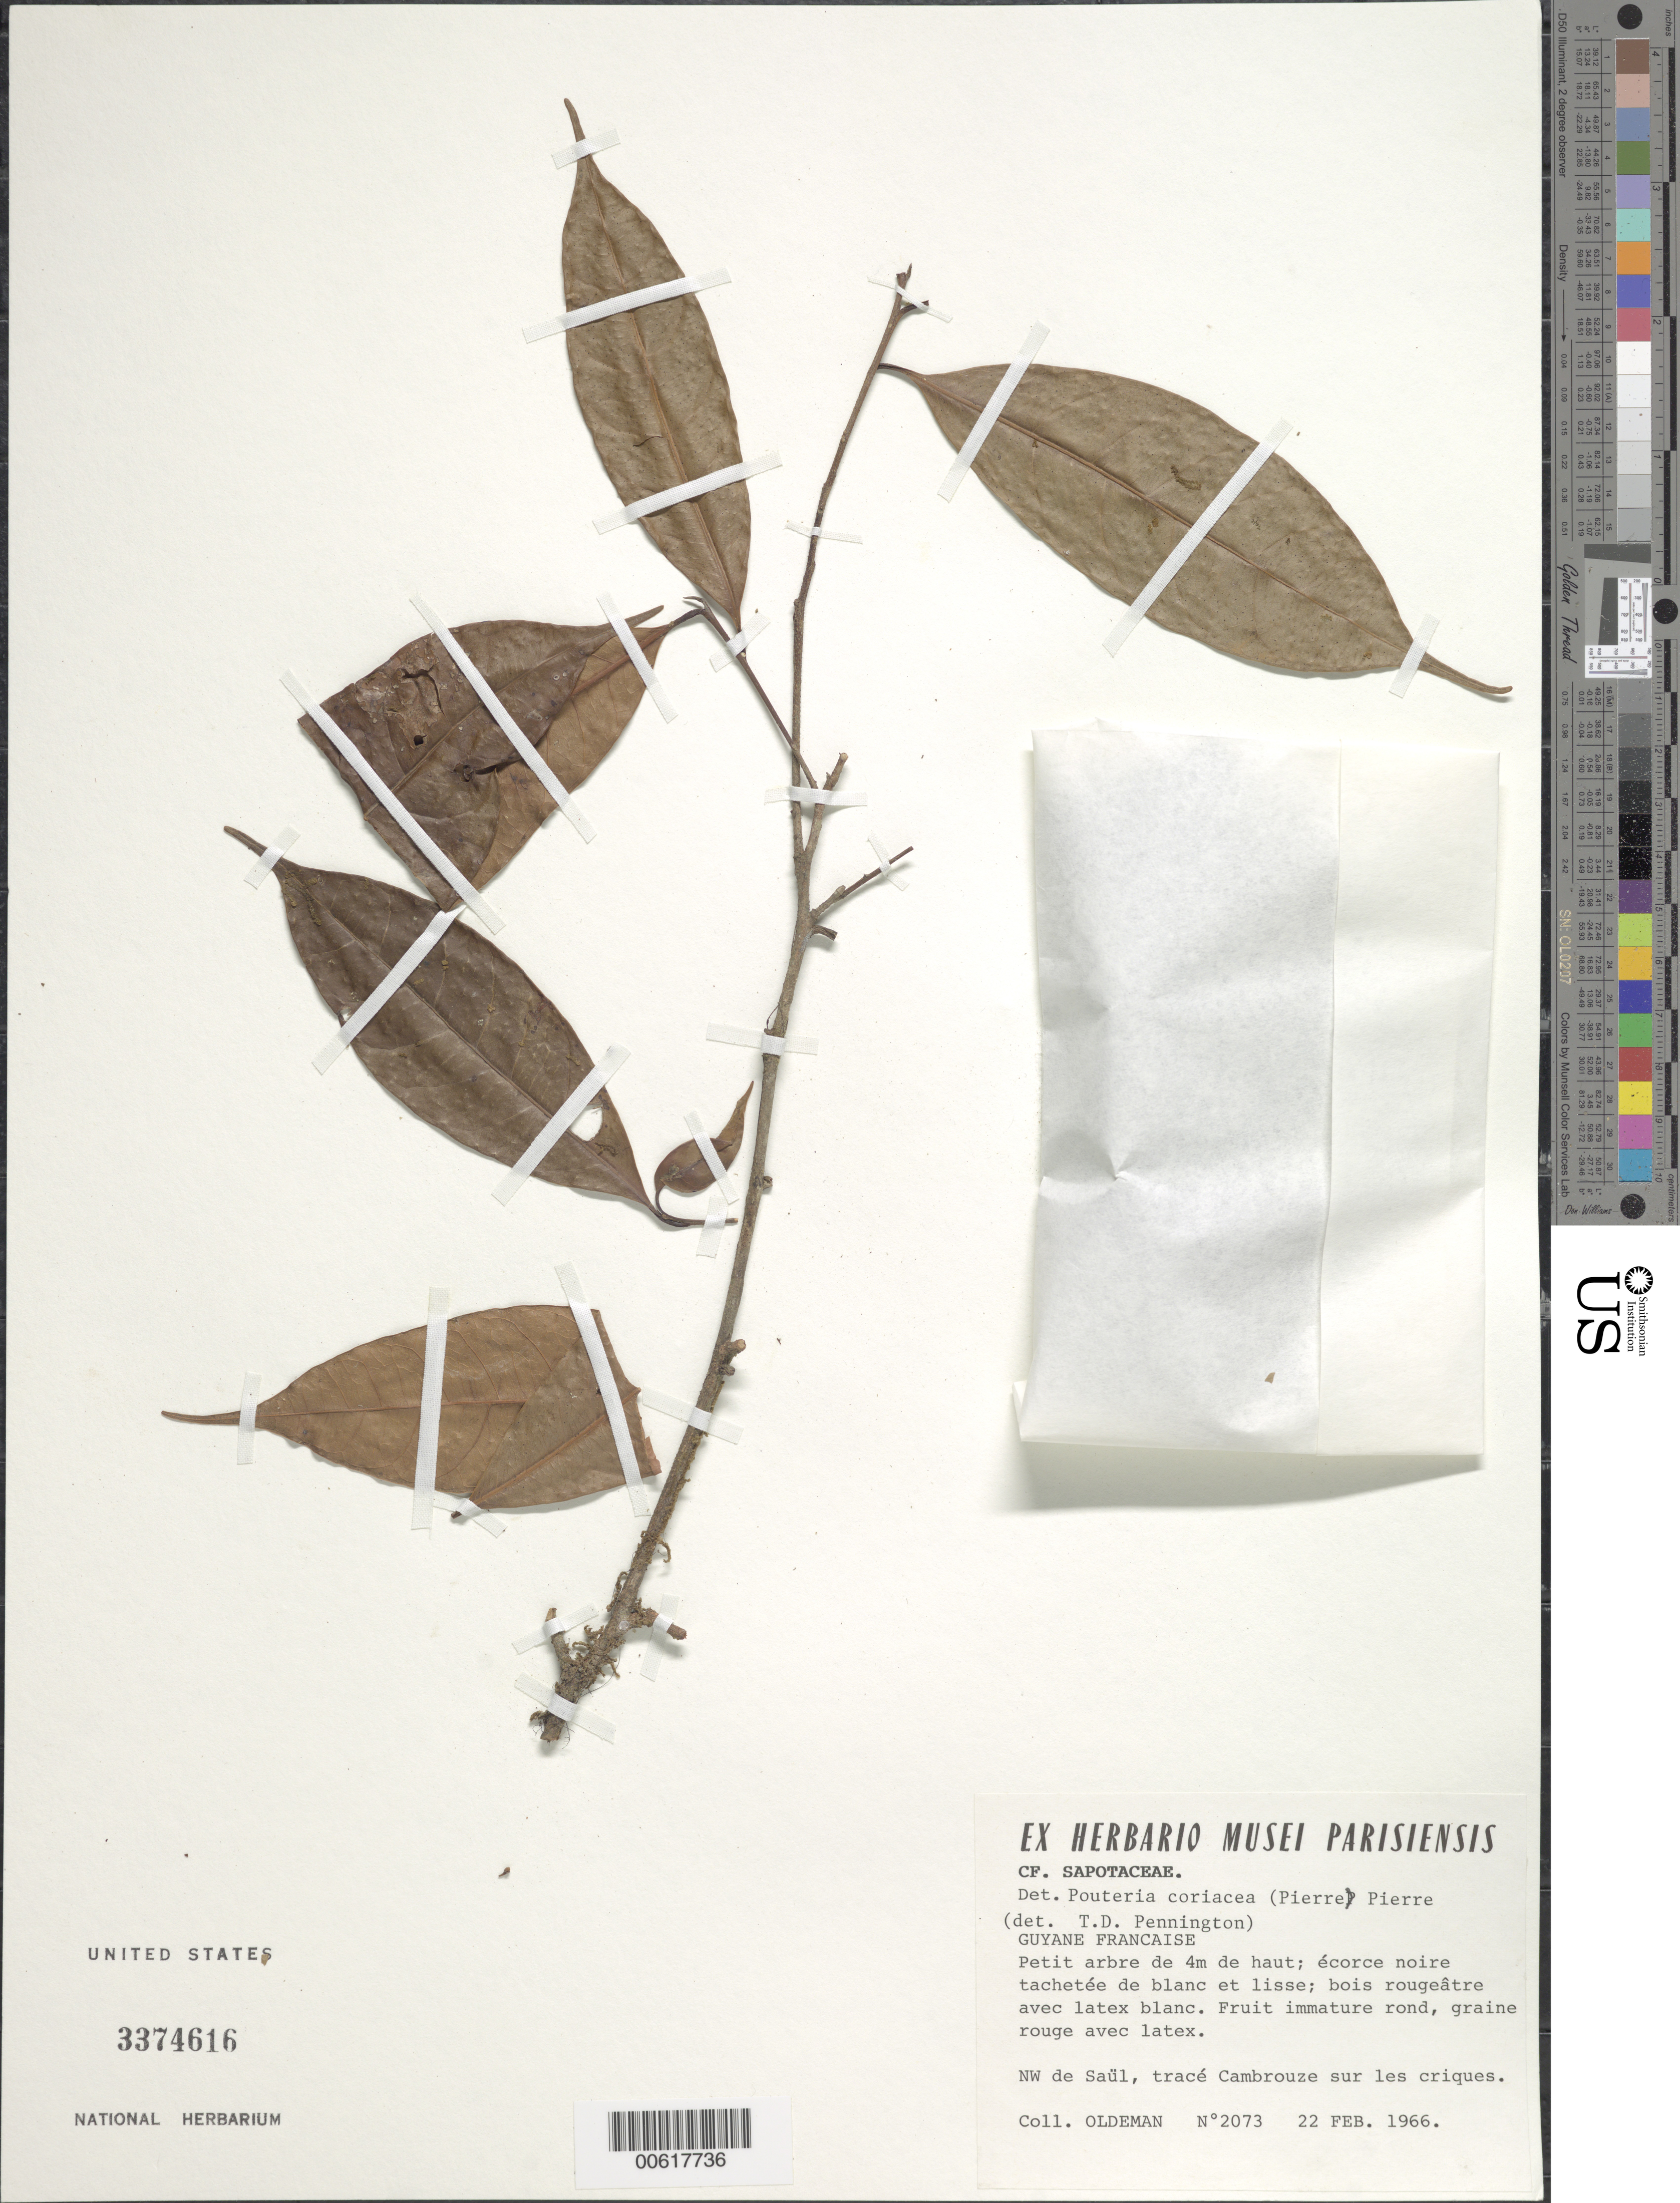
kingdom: Plantae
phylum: Tracheophyta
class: Magnoliopsida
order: Ericales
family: Sapotaceae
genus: Pouteria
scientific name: Pouteria coriacea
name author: (Pierre) Pierre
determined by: Pennington, T. D., (K)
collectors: R. Oldeman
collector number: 2073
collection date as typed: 22-Feb-66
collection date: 1966-02-22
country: French Guiana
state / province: Saint-Laurent-du-Maroni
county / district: Saül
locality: Tracé Saül-Cambrouze; "Montagnes Bellet", collines pres de Saül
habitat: Collines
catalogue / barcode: US 3374616